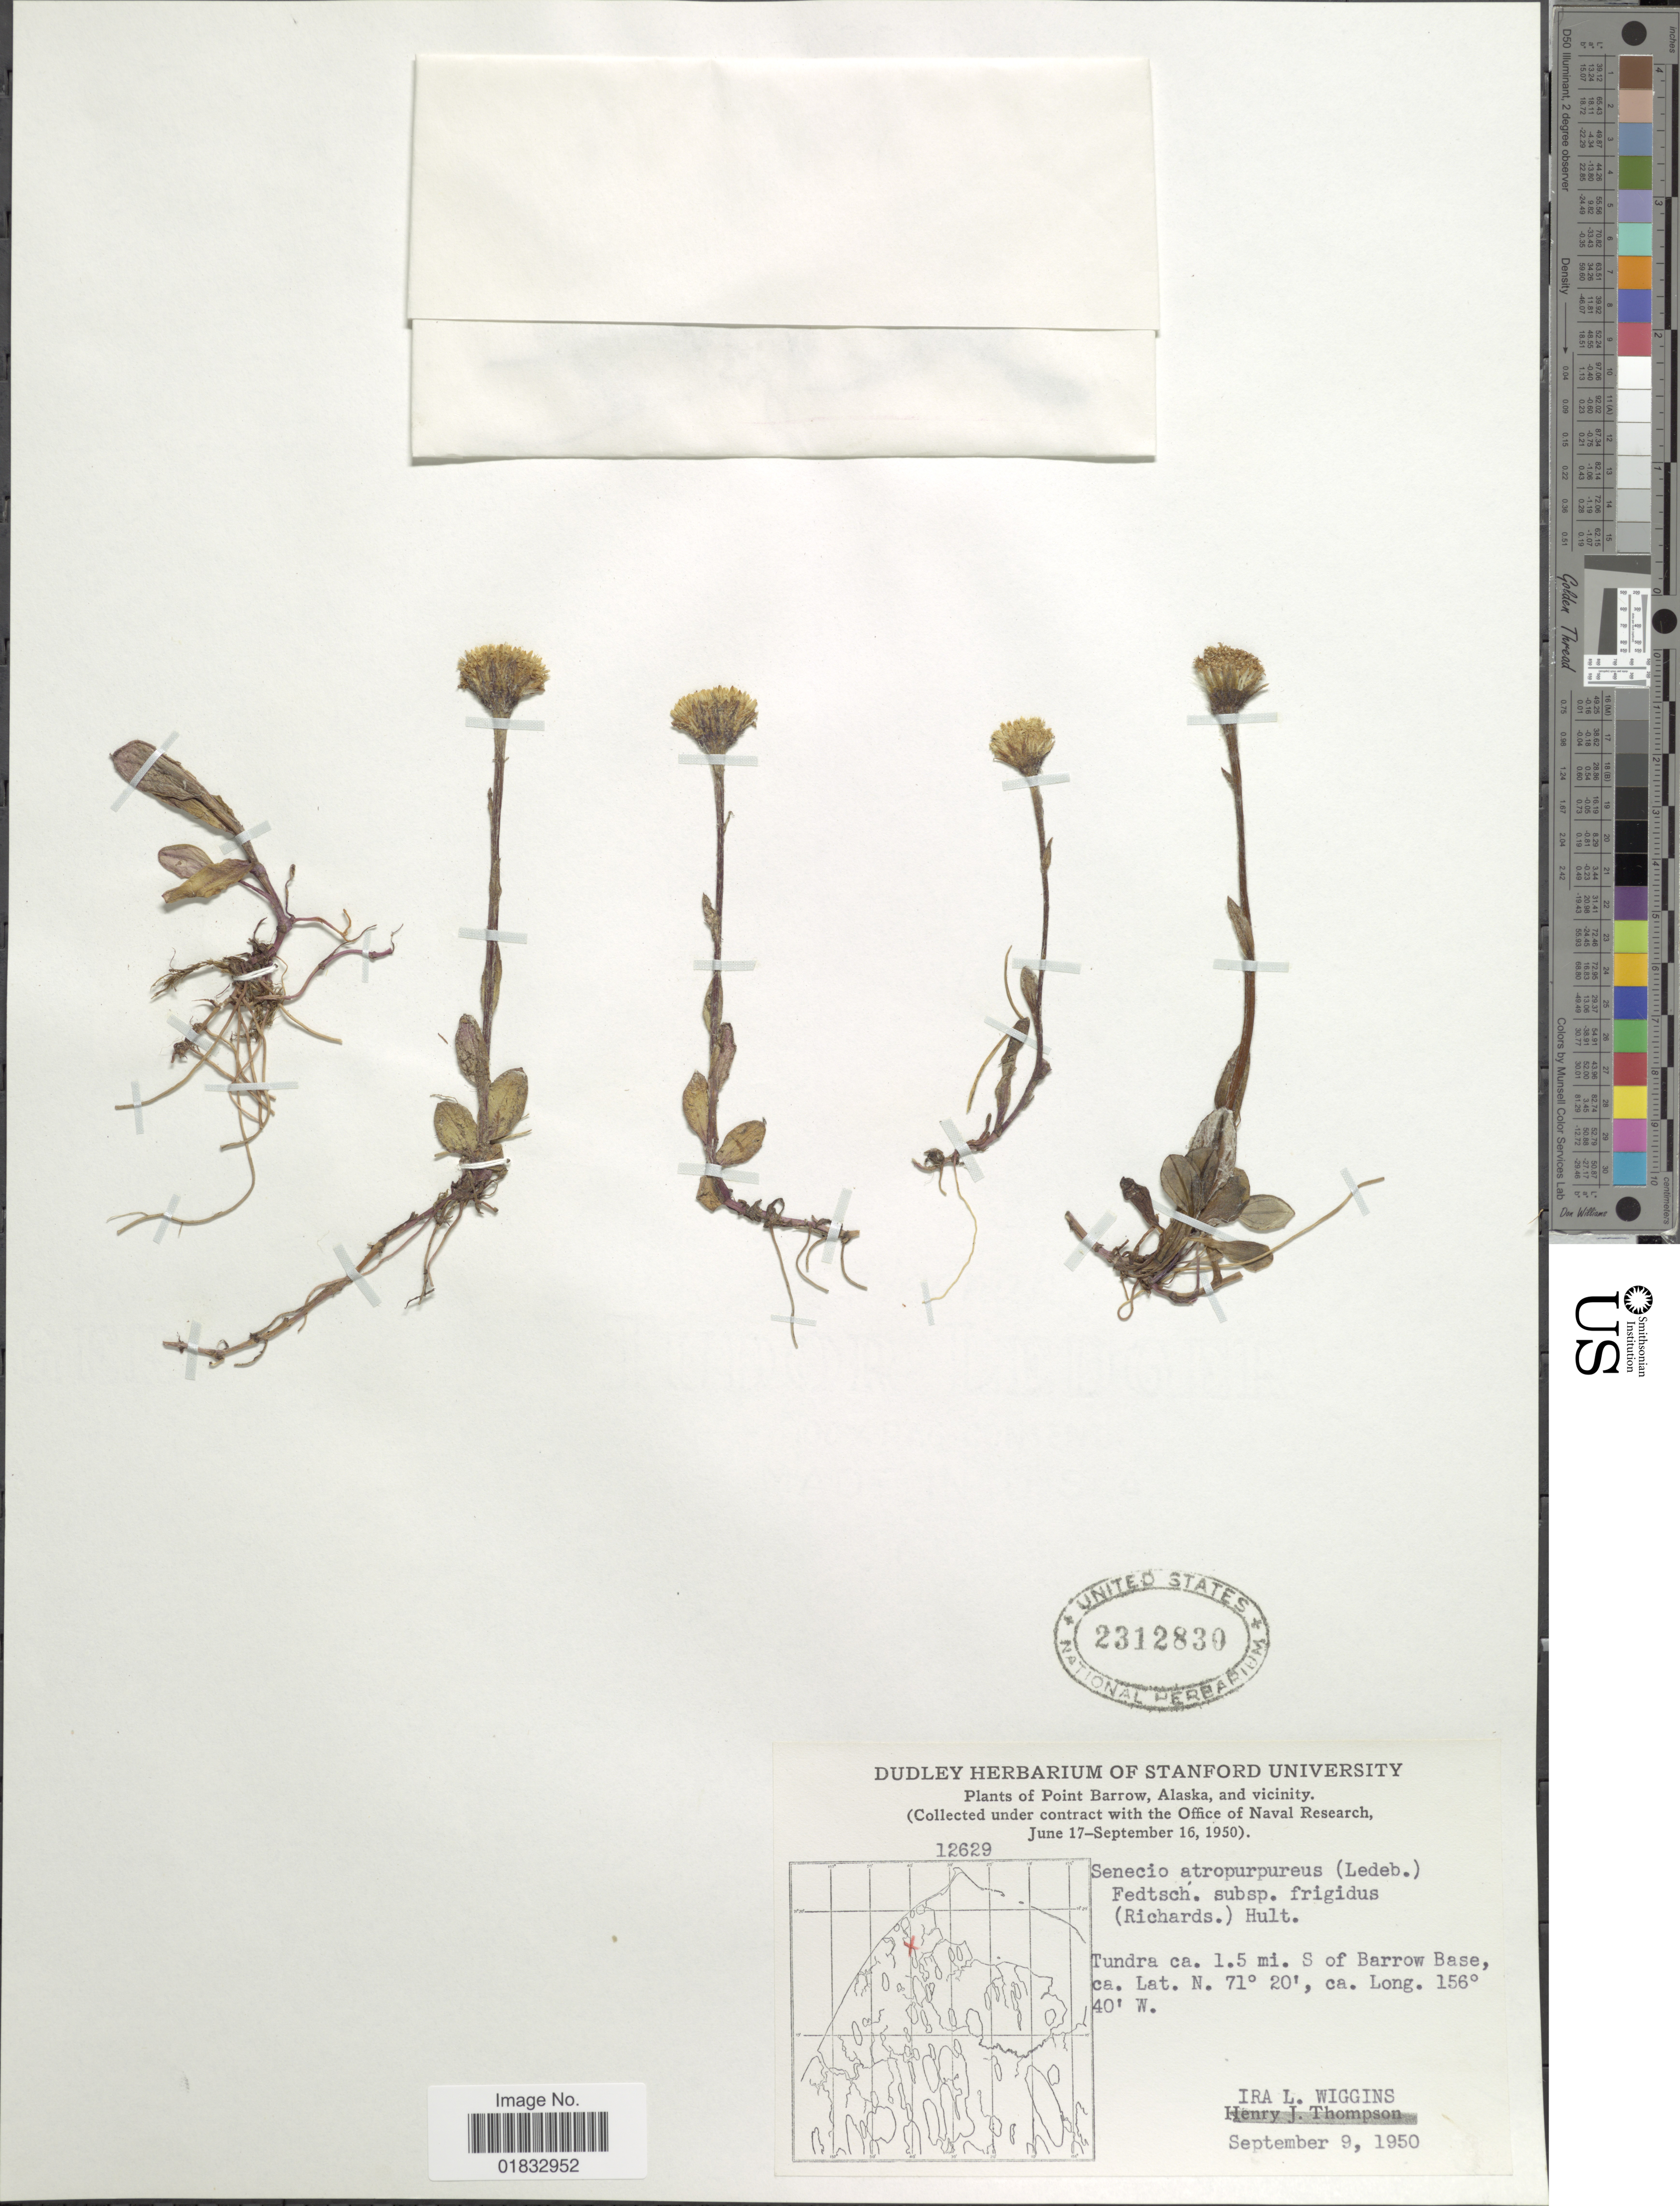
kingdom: Plantae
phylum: Tracheophyta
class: Magnoliopsida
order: Asterales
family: Asteraceae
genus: Tephroseris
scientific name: Tephroseris frigida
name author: (Richardson) Holub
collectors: I. L. Wiggins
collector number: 12629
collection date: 1950-09-09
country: United States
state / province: Alaska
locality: Point Barrow, Alaska, and vicinity, Tundra ca. 1.5 mi S of Barrow Base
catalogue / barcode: US 2312830